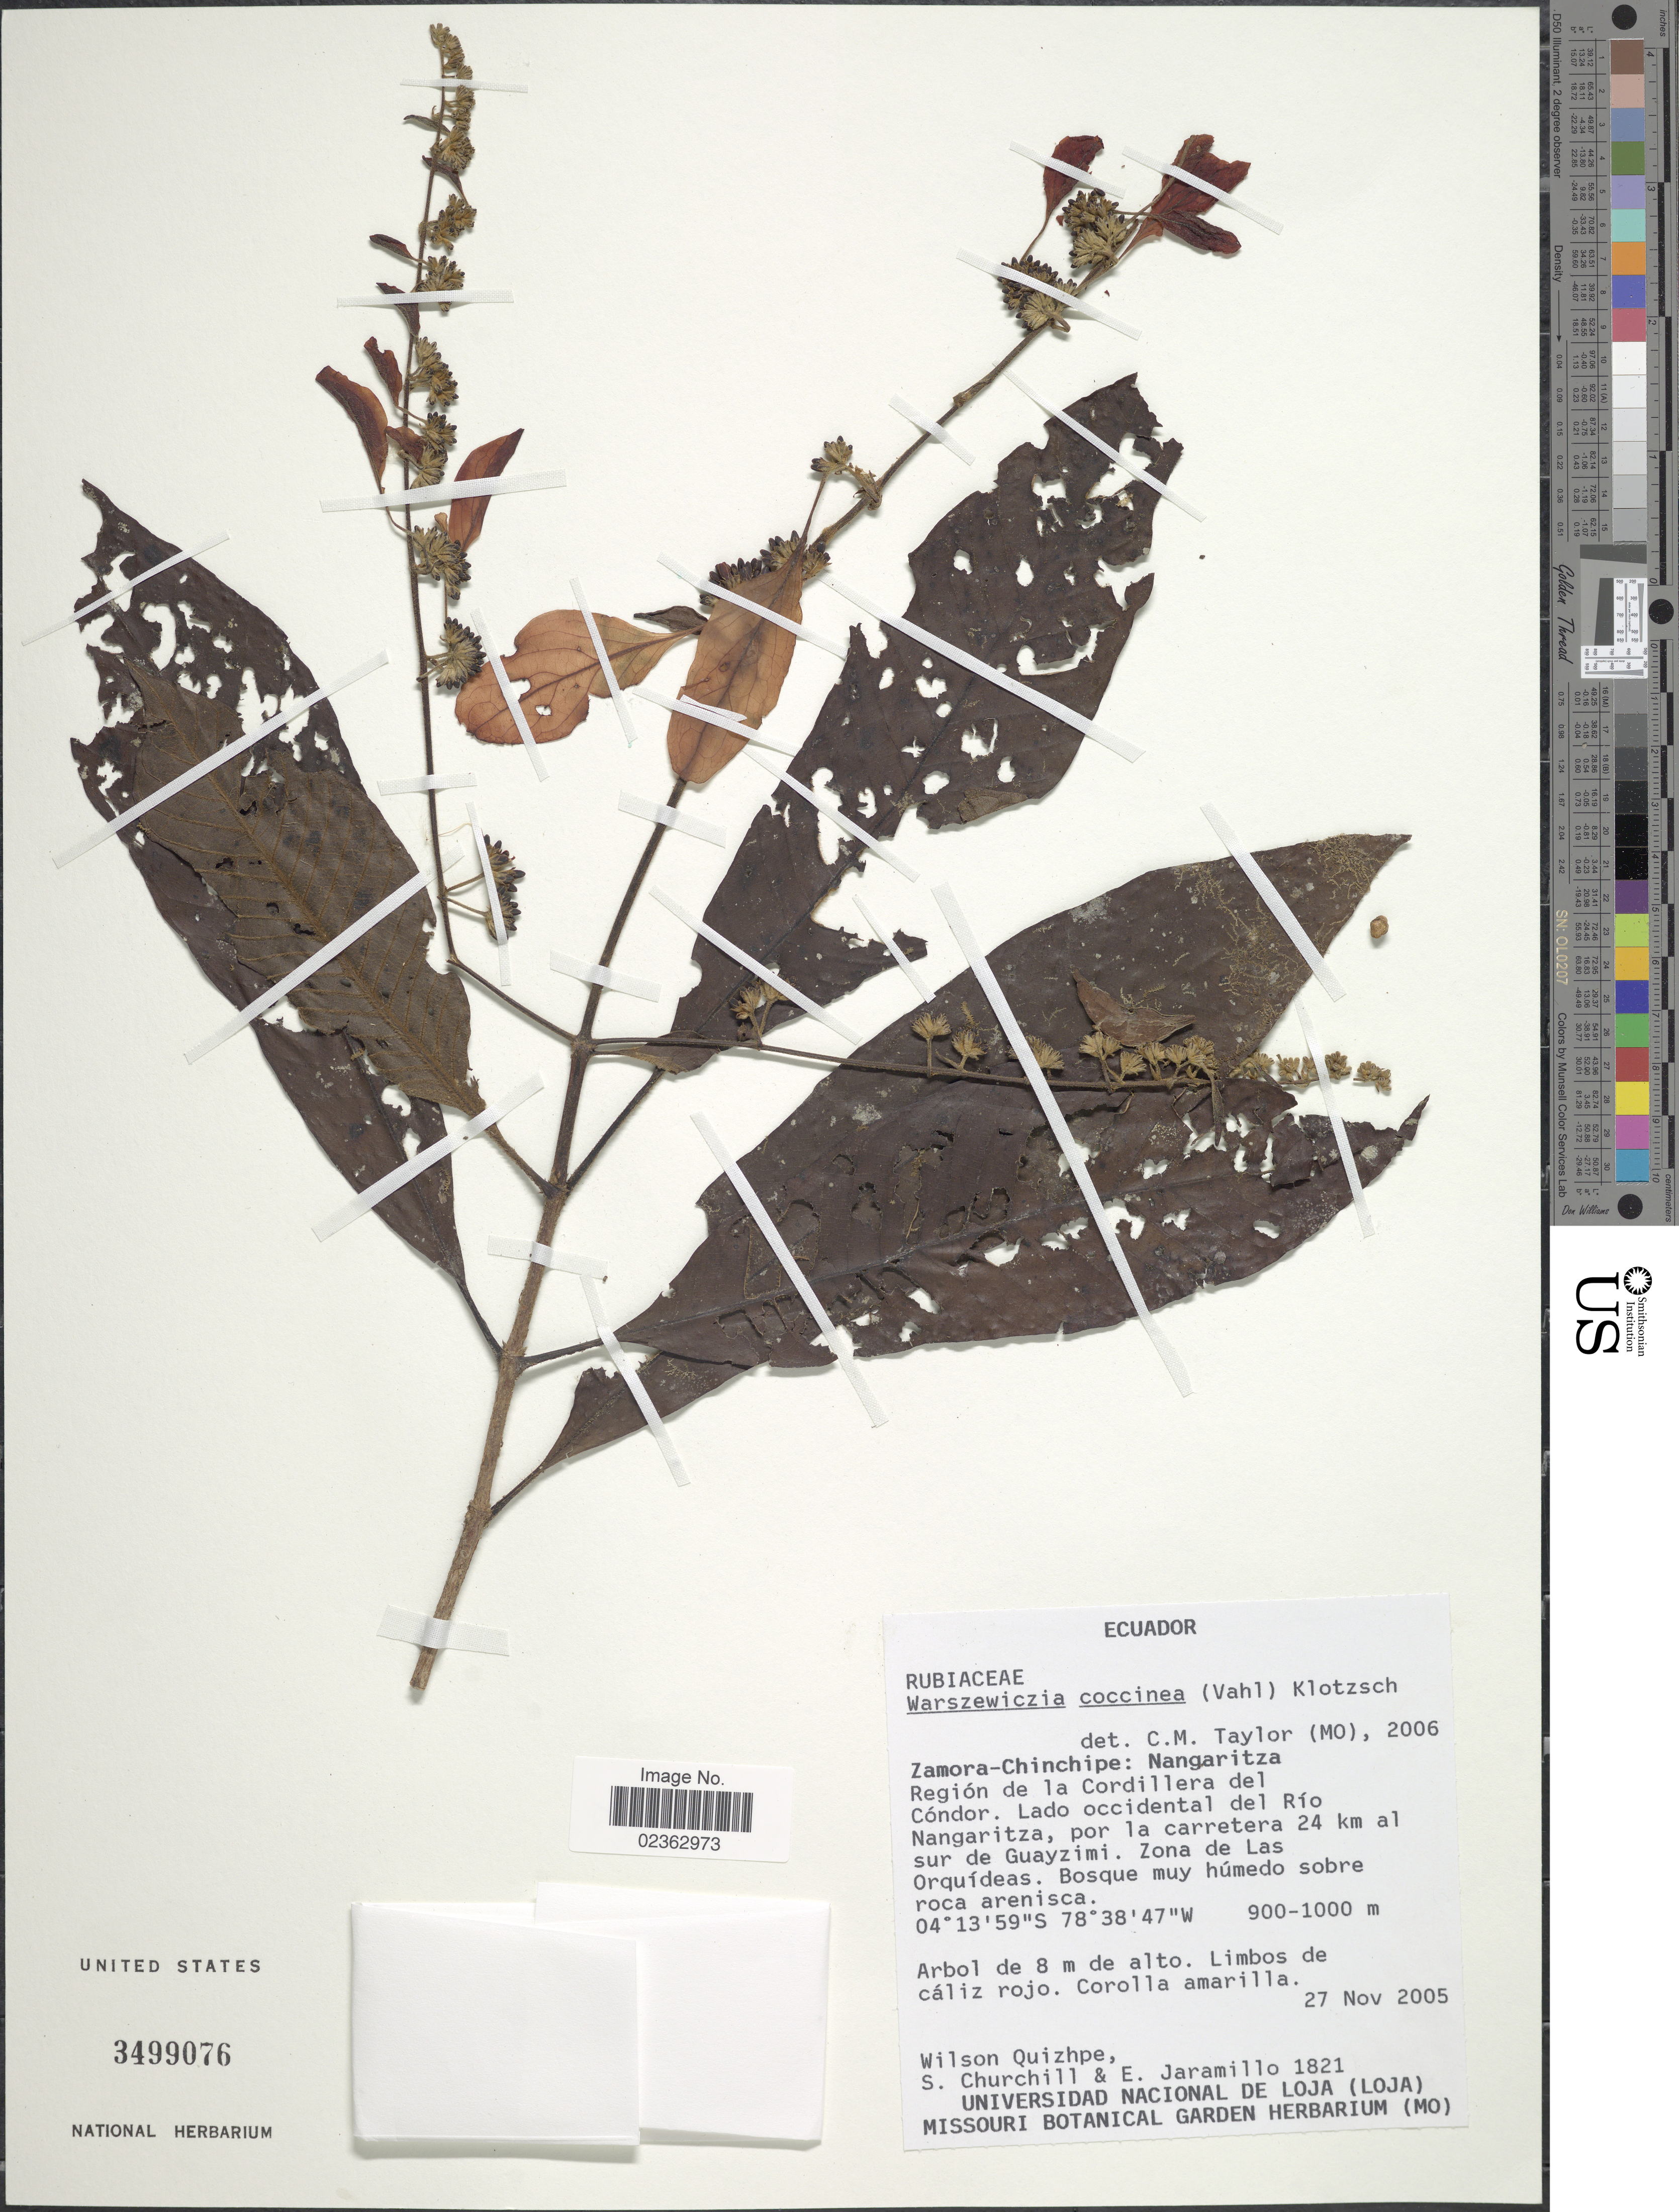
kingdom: Plantae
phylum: Tracheophyta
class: Magnoliopsida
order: Gentianales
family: Rubiaceae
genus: Warszewiczia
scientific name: Warszewiczia coccinea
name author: (Vahl) Klotzsch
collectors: W. Quizhpe, S. Churchill & E. Jaramillo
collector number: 1821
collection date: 2005-11-27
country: Ecuador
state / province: Zamora-Chinchipe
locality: Nangaritza, Region de la Cordillera del Condor, Lado occidental del Rio Nangaritza, por la carretera 24 km al sur de Guayzimi, Zona de Las Orquideas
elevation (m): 900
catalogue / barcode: US 3499076